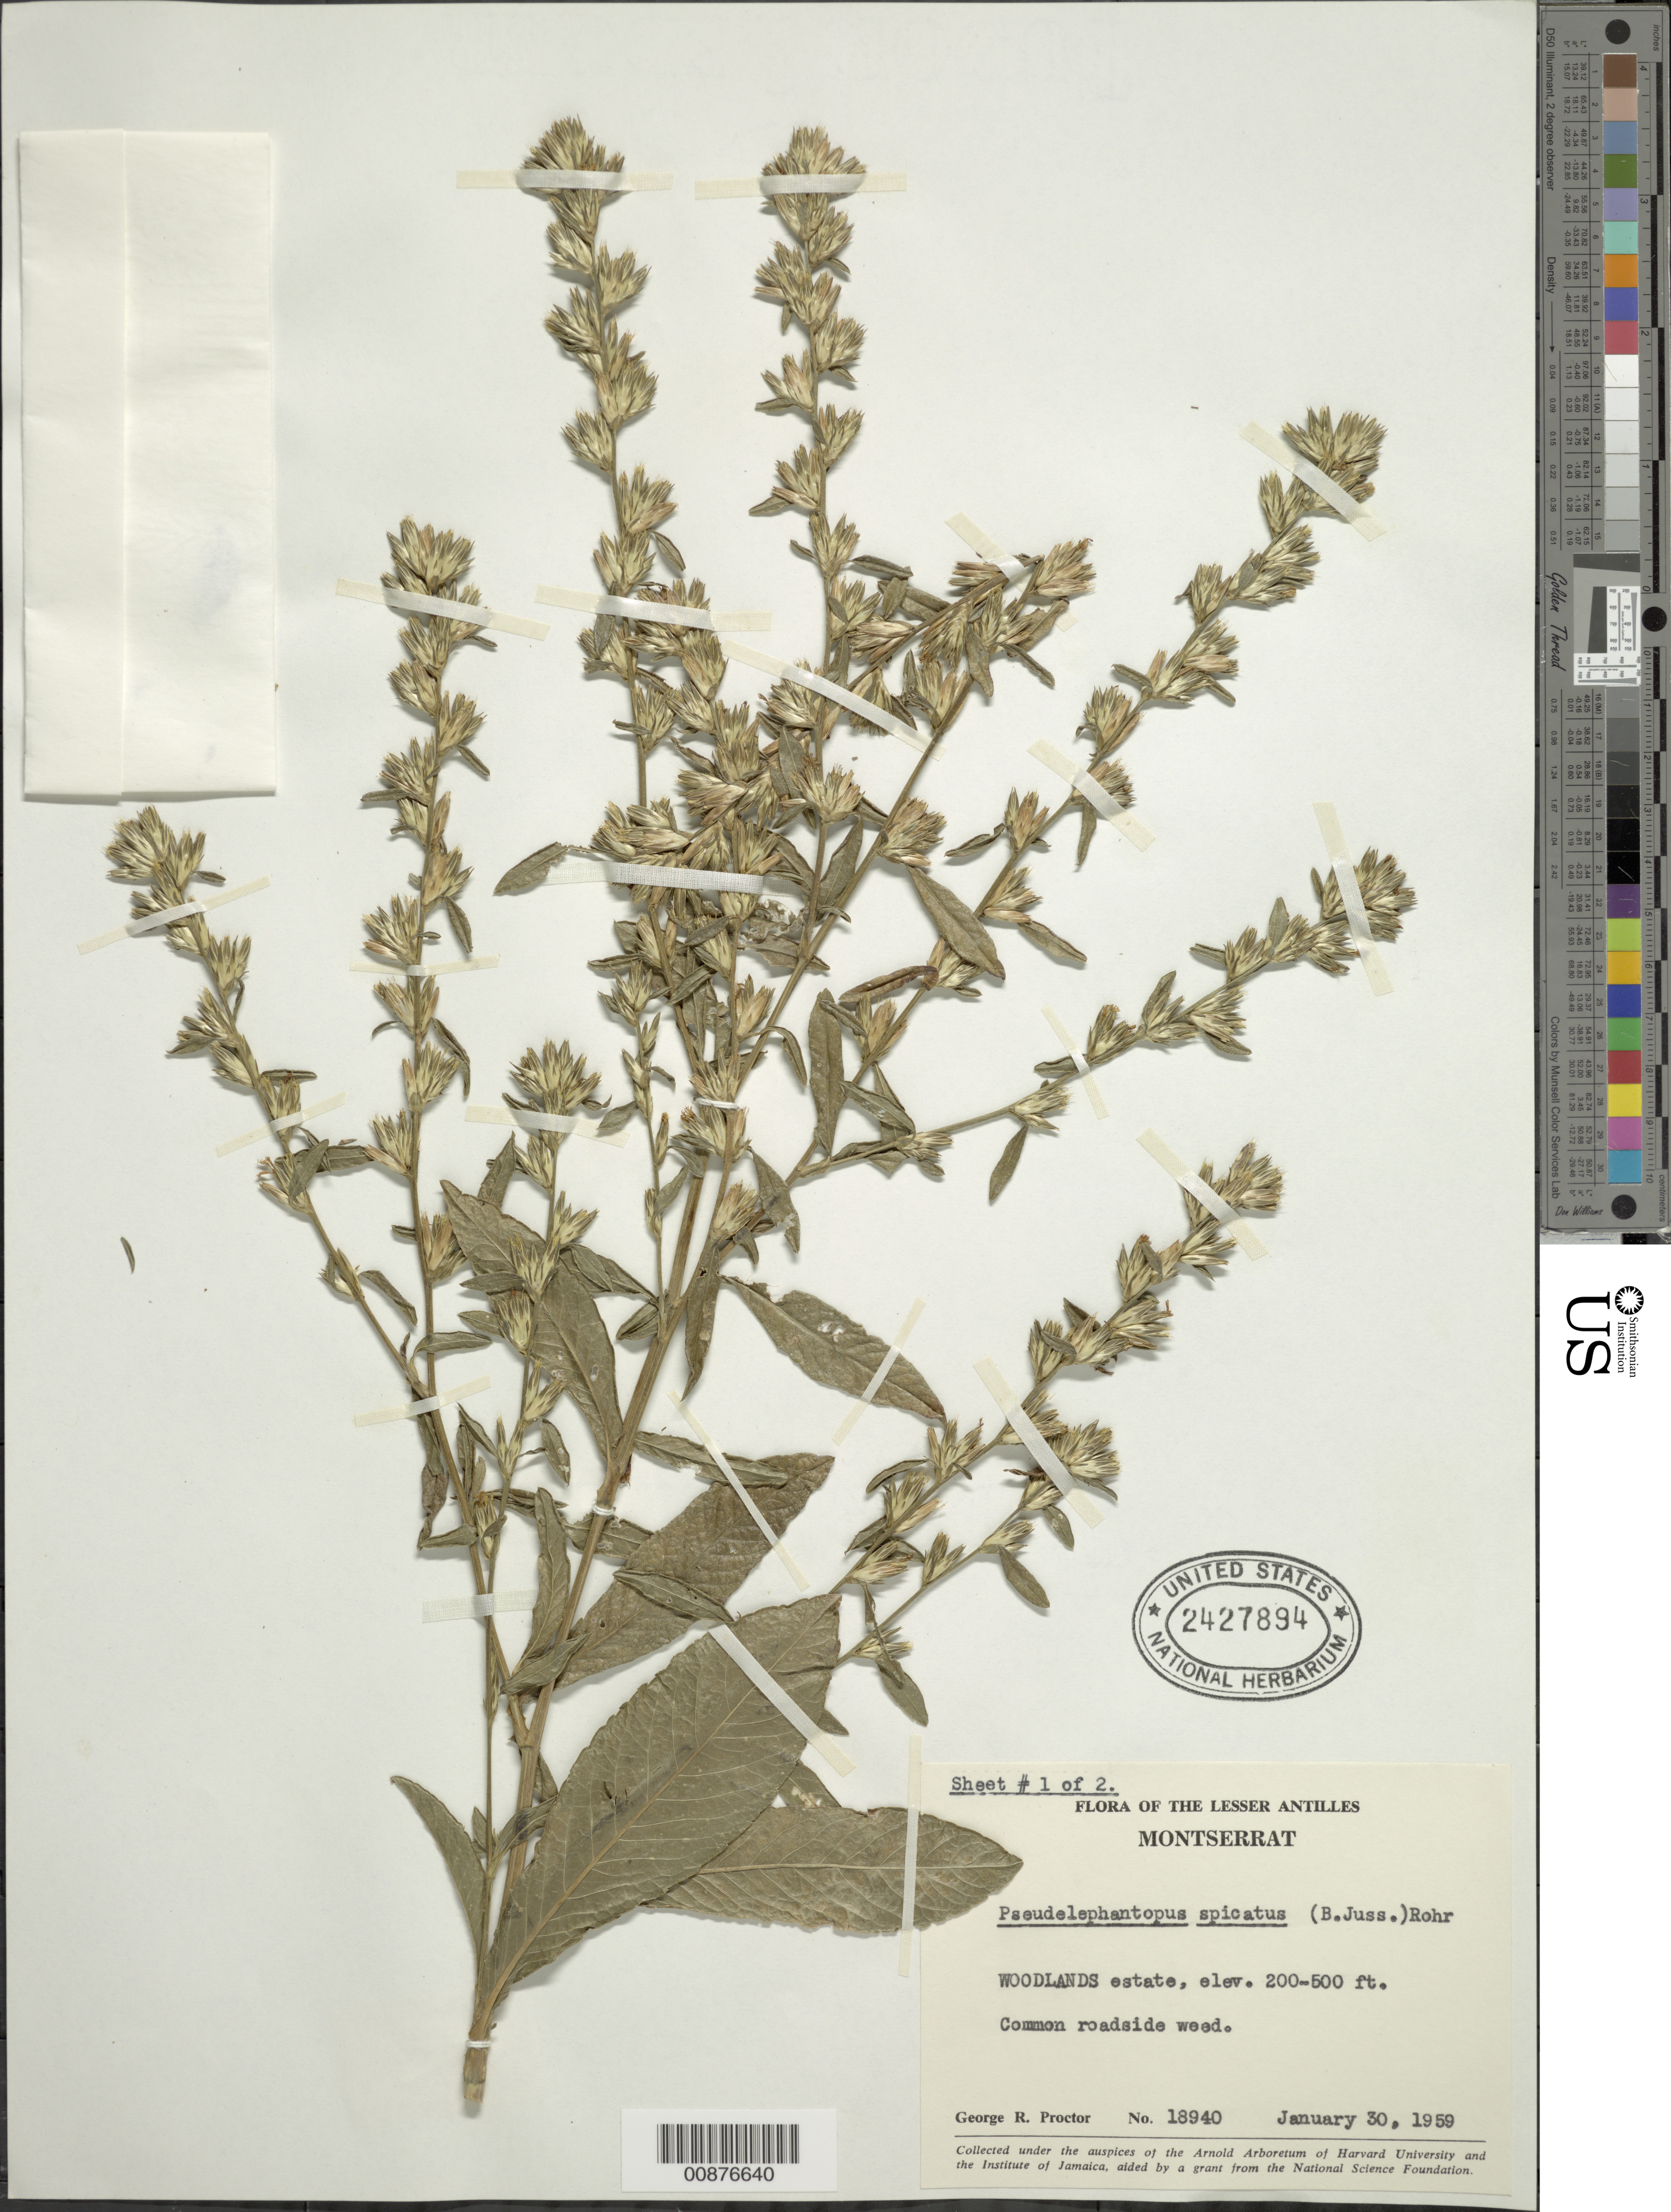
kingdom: Plantae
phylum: Tracheophyta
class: Magnoliopsida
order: Asterales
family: Asteraceae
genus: Pseudelephantopus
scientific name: Pseudelephantopus spicatus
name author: (Juss. ex Aubl.) C.F. Baker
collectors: G. R. Proctor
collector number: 18940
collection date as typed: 30 Jan 1959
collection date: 1959-01-30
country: Montserrat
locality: Woodlands estate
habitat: Roadside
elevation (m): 61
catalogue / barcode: US 2427894